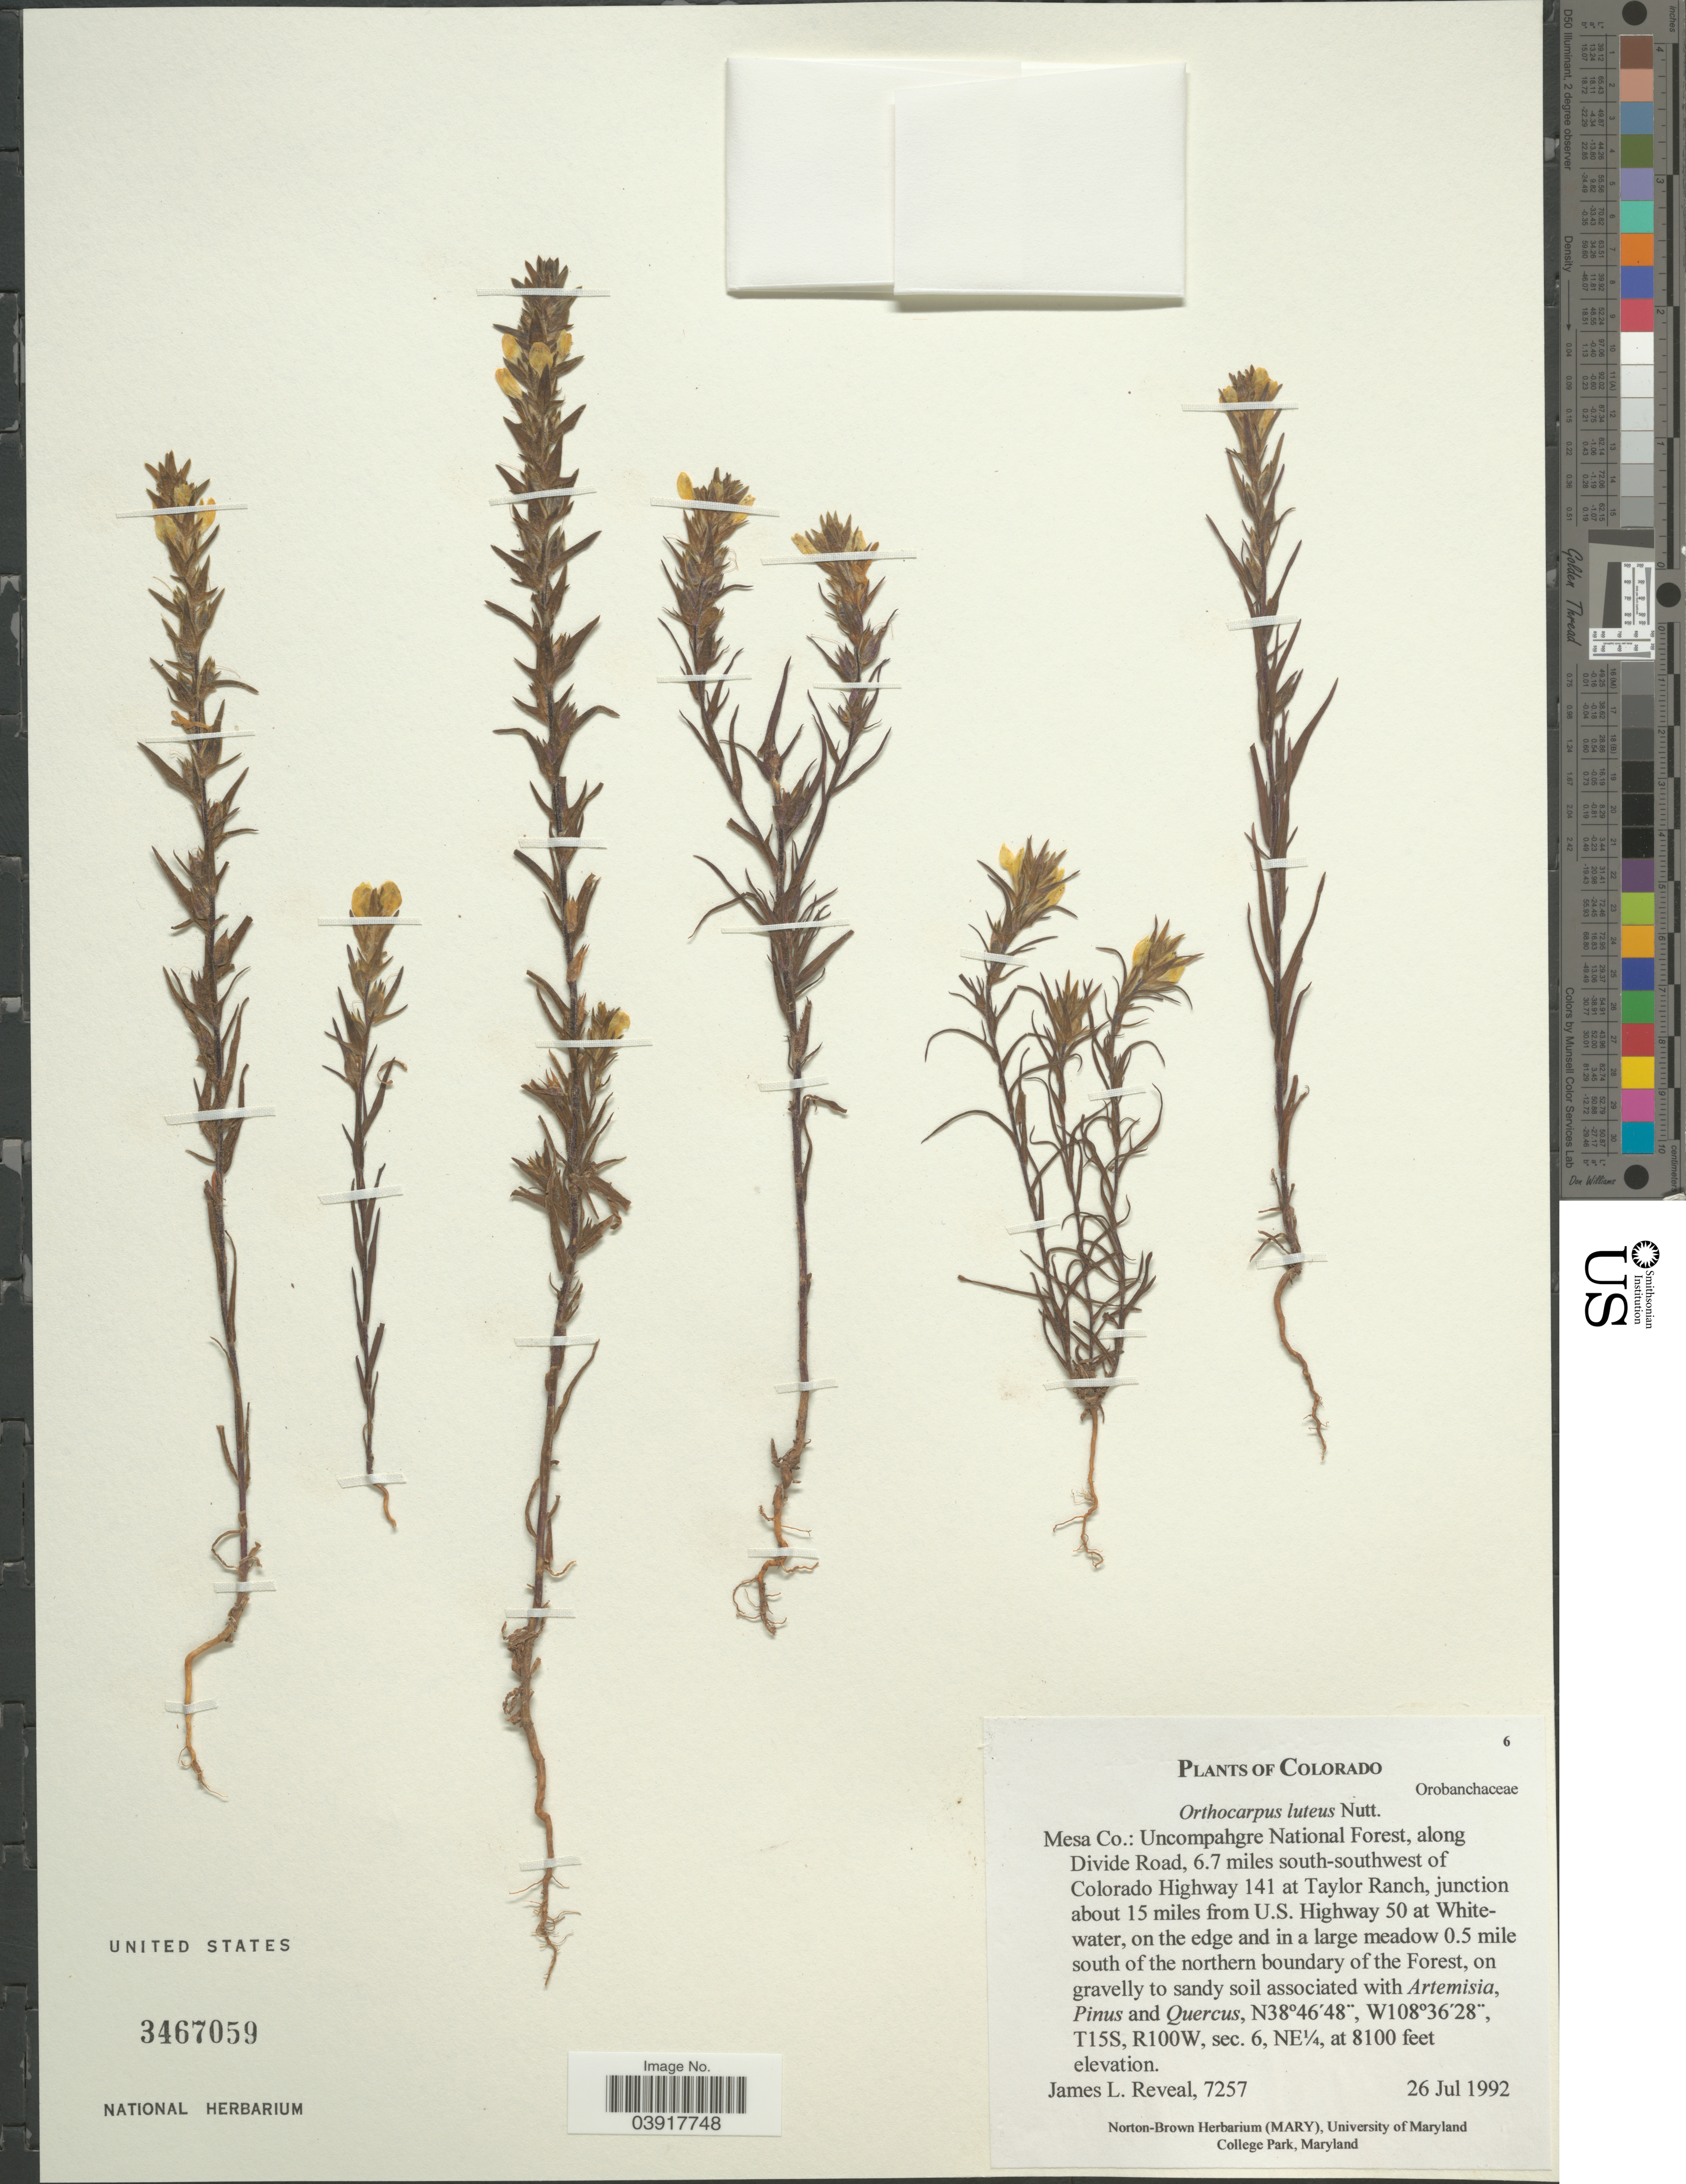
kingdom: Plantae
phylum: Tracheophyta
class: Magnoliopsida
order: Lamiales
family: Orobanchaceae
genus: Orthocarpus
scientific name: Orthocarpus luteus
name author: Nutt.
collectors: J. L. Reveal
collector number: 7257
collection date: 1992-07-26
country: United States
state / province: Colorado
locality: Mesa Co.: Uncompahgre National Forest, along Divide Road, 6.7 miles south-southwest of Colorado Highway 141 at Taylor Ranch, junction about 15 miles from U.S. Highway 50 at Whitewater, on the edge and in a large meadow 0.5 mile south of the northern boundary of the Forest. T15S, R100W, sec. 6, NE¼.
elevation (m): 2469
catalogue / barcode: US 3467059